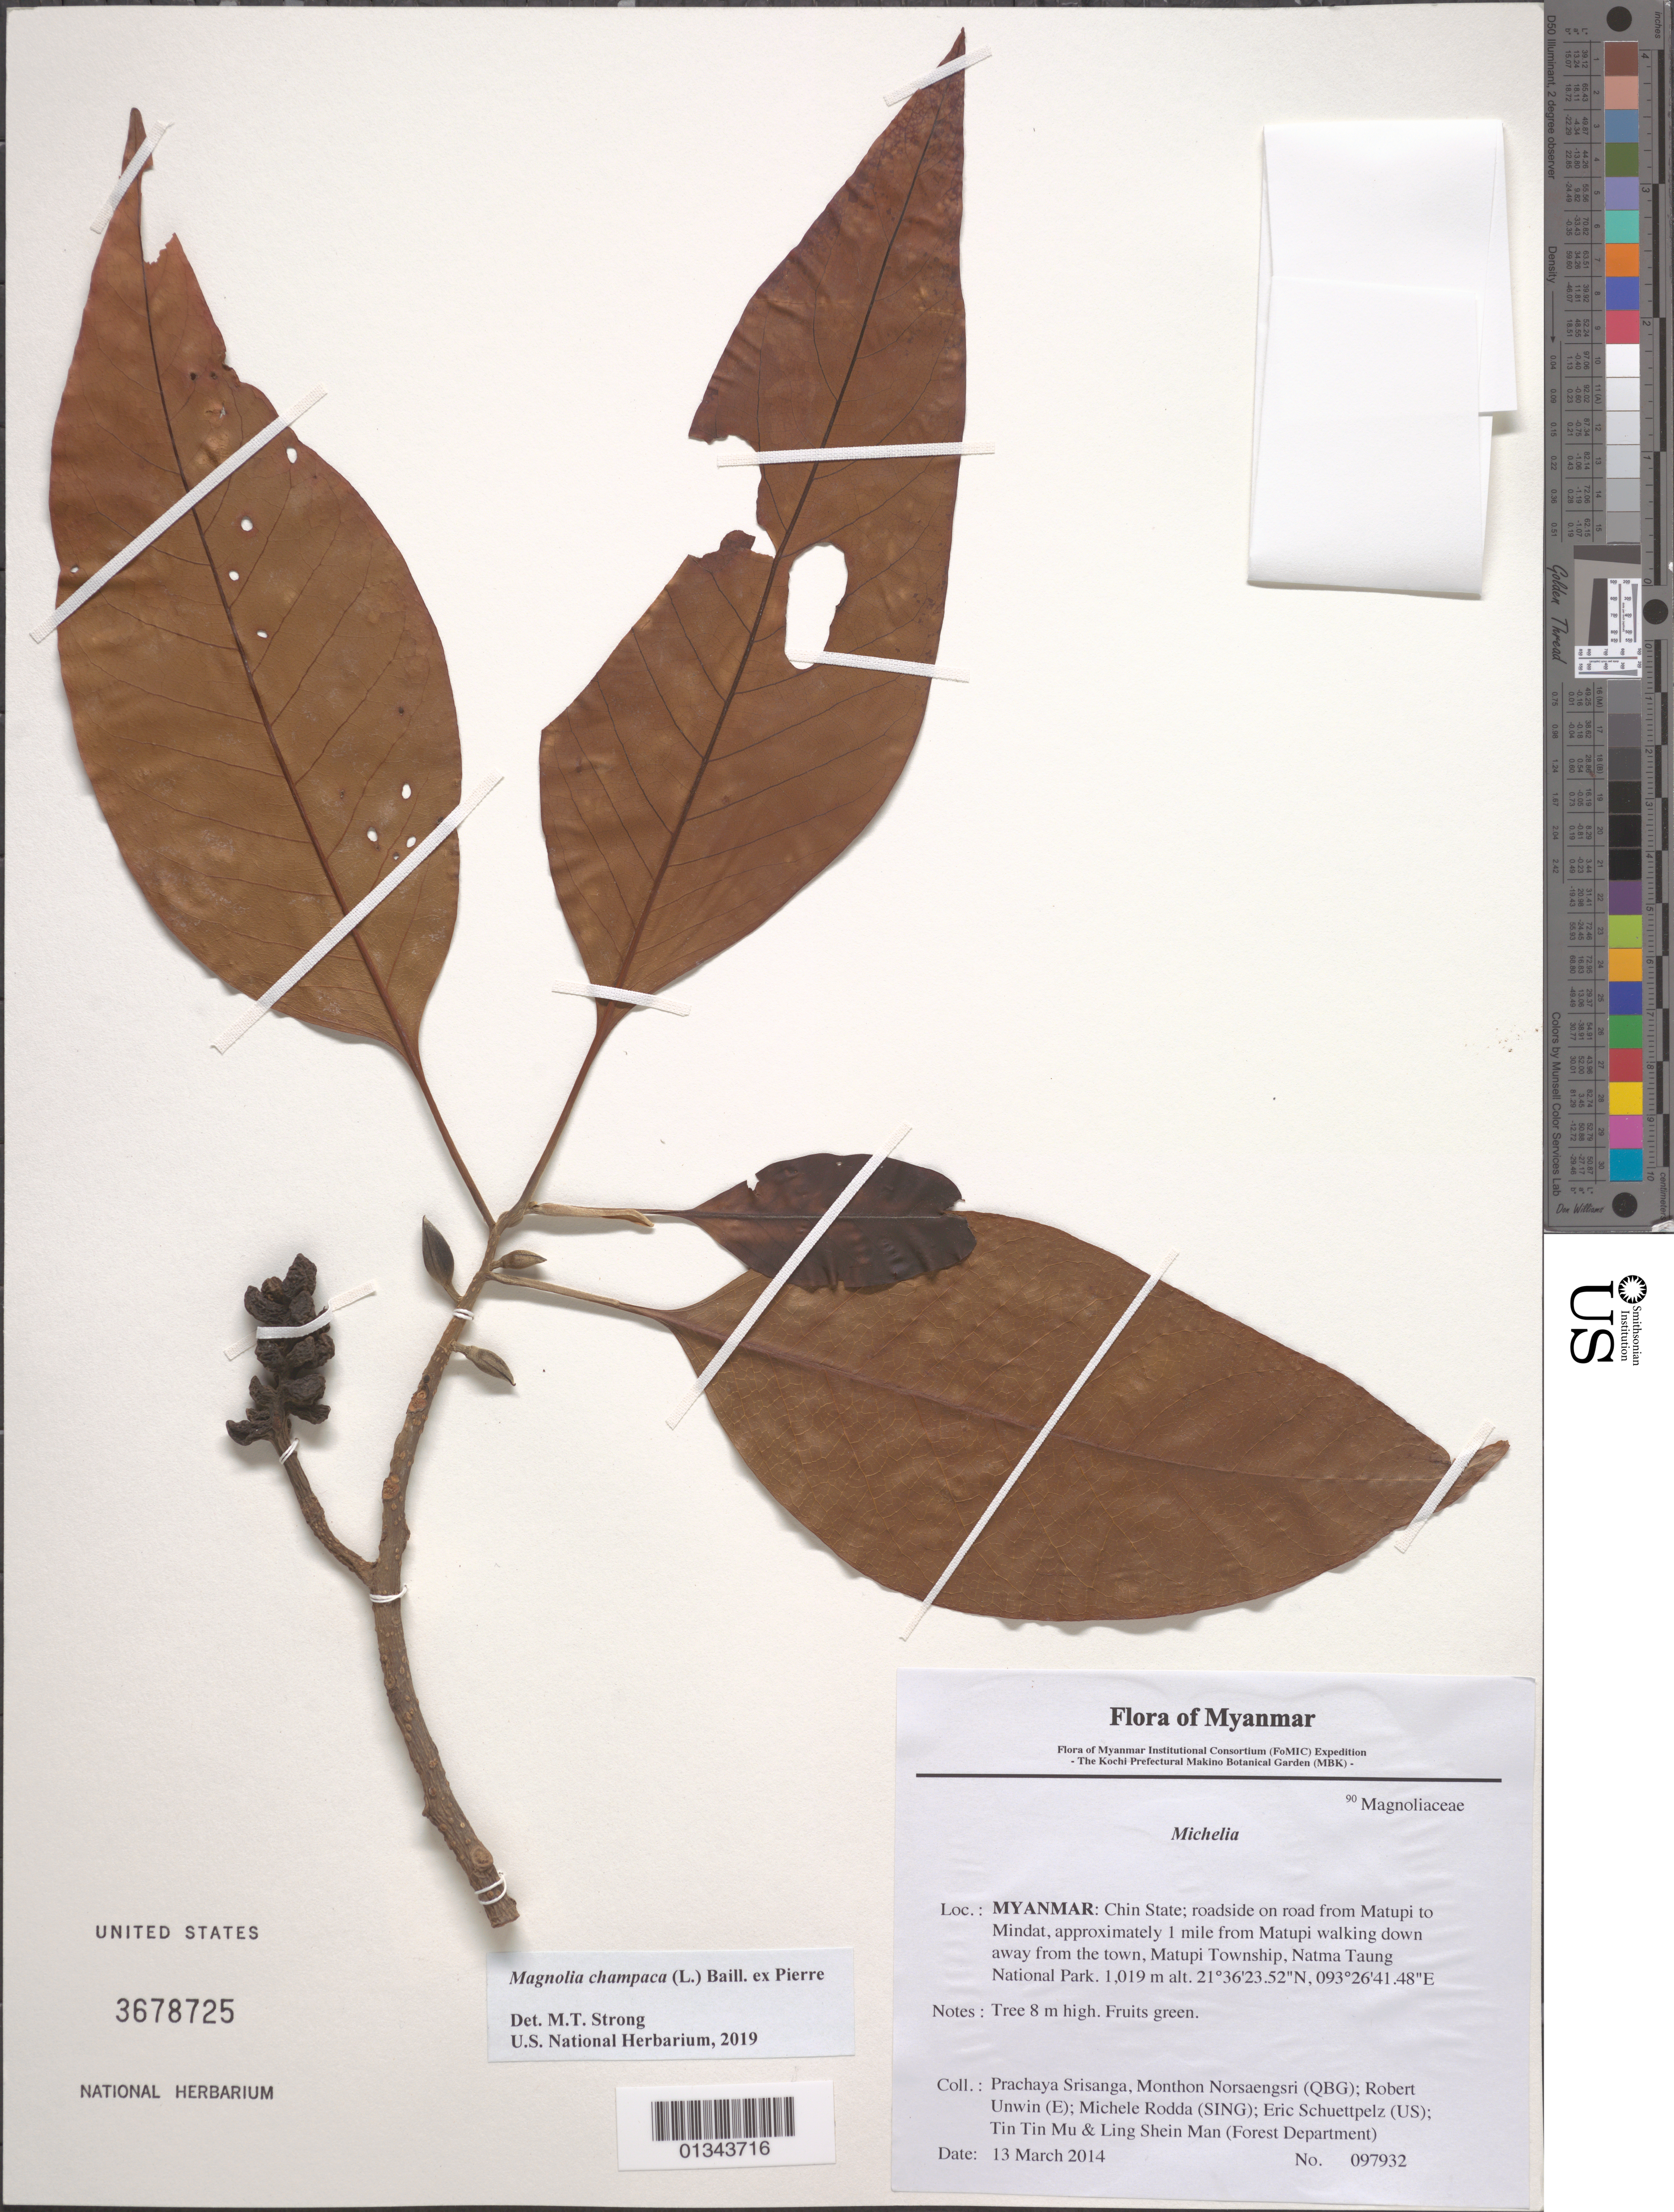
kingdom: Plantae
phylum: Tracheophyta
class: Magnoliopsida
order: Magnoliales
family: Magnoliaceae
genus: Magnolia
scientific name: Magnolia champaca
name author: (L.) Baill. ex Pierre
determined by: Strong, Mark T., (BOT), Smithsonian Institution - National Museum of Natural History (UNITED STATES)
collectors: P. Srisanga, M. Norsaengsri, R. Unwin, M. Rodda, E. Schuettpelz, Tin Tin Mu & Ling Shein Man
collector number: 97932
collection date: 2014-03-13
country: Myanmar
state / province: Chin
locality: Roadside on road from Matupi to Mindat, approximately 1 mile from Matupi walking down away from the town, Matupi Township, Natma Taung National Park.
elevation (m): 1019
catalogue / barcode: US 3678725